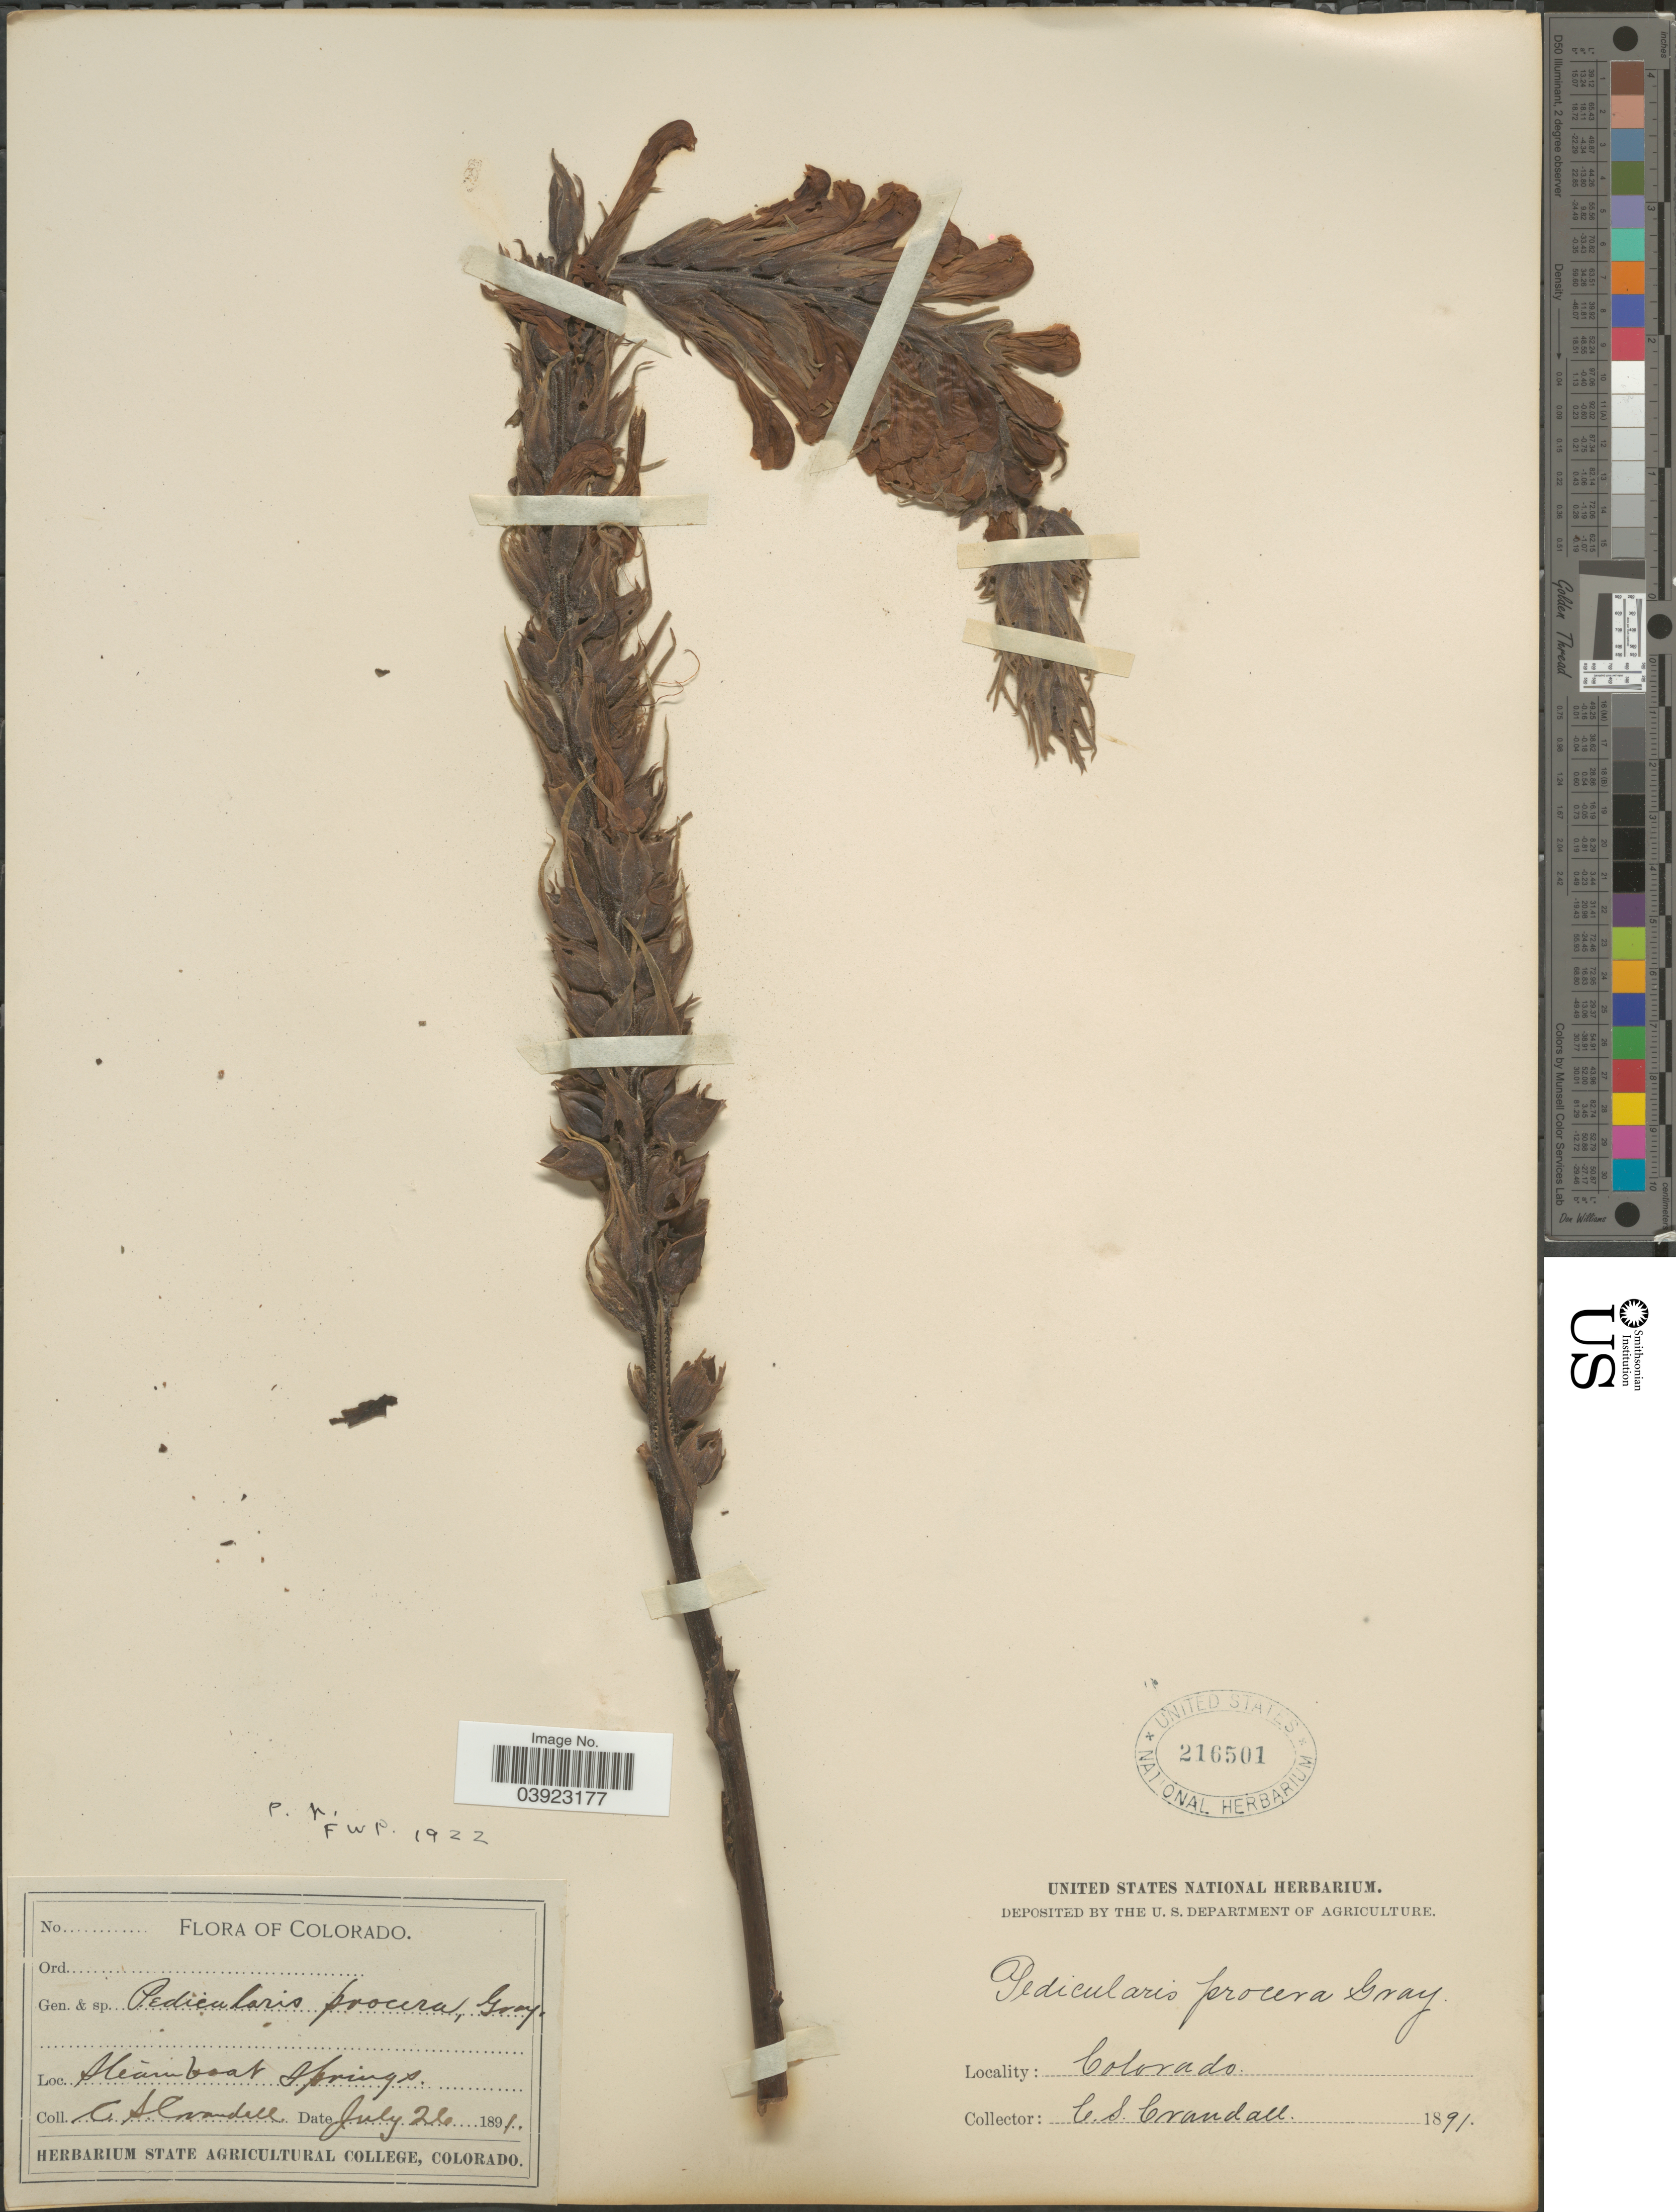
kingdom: Plantae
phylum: Tracheophyta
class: Magnoliopsida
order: Lamiales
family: Orobanchaceae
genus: Pedicularis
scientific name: Pedicularis procera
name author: A. Gray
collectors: C. Crandall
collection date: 1891-07-26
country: United States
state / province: Colorado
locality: Steamboat Springs.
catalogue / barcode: US 216501